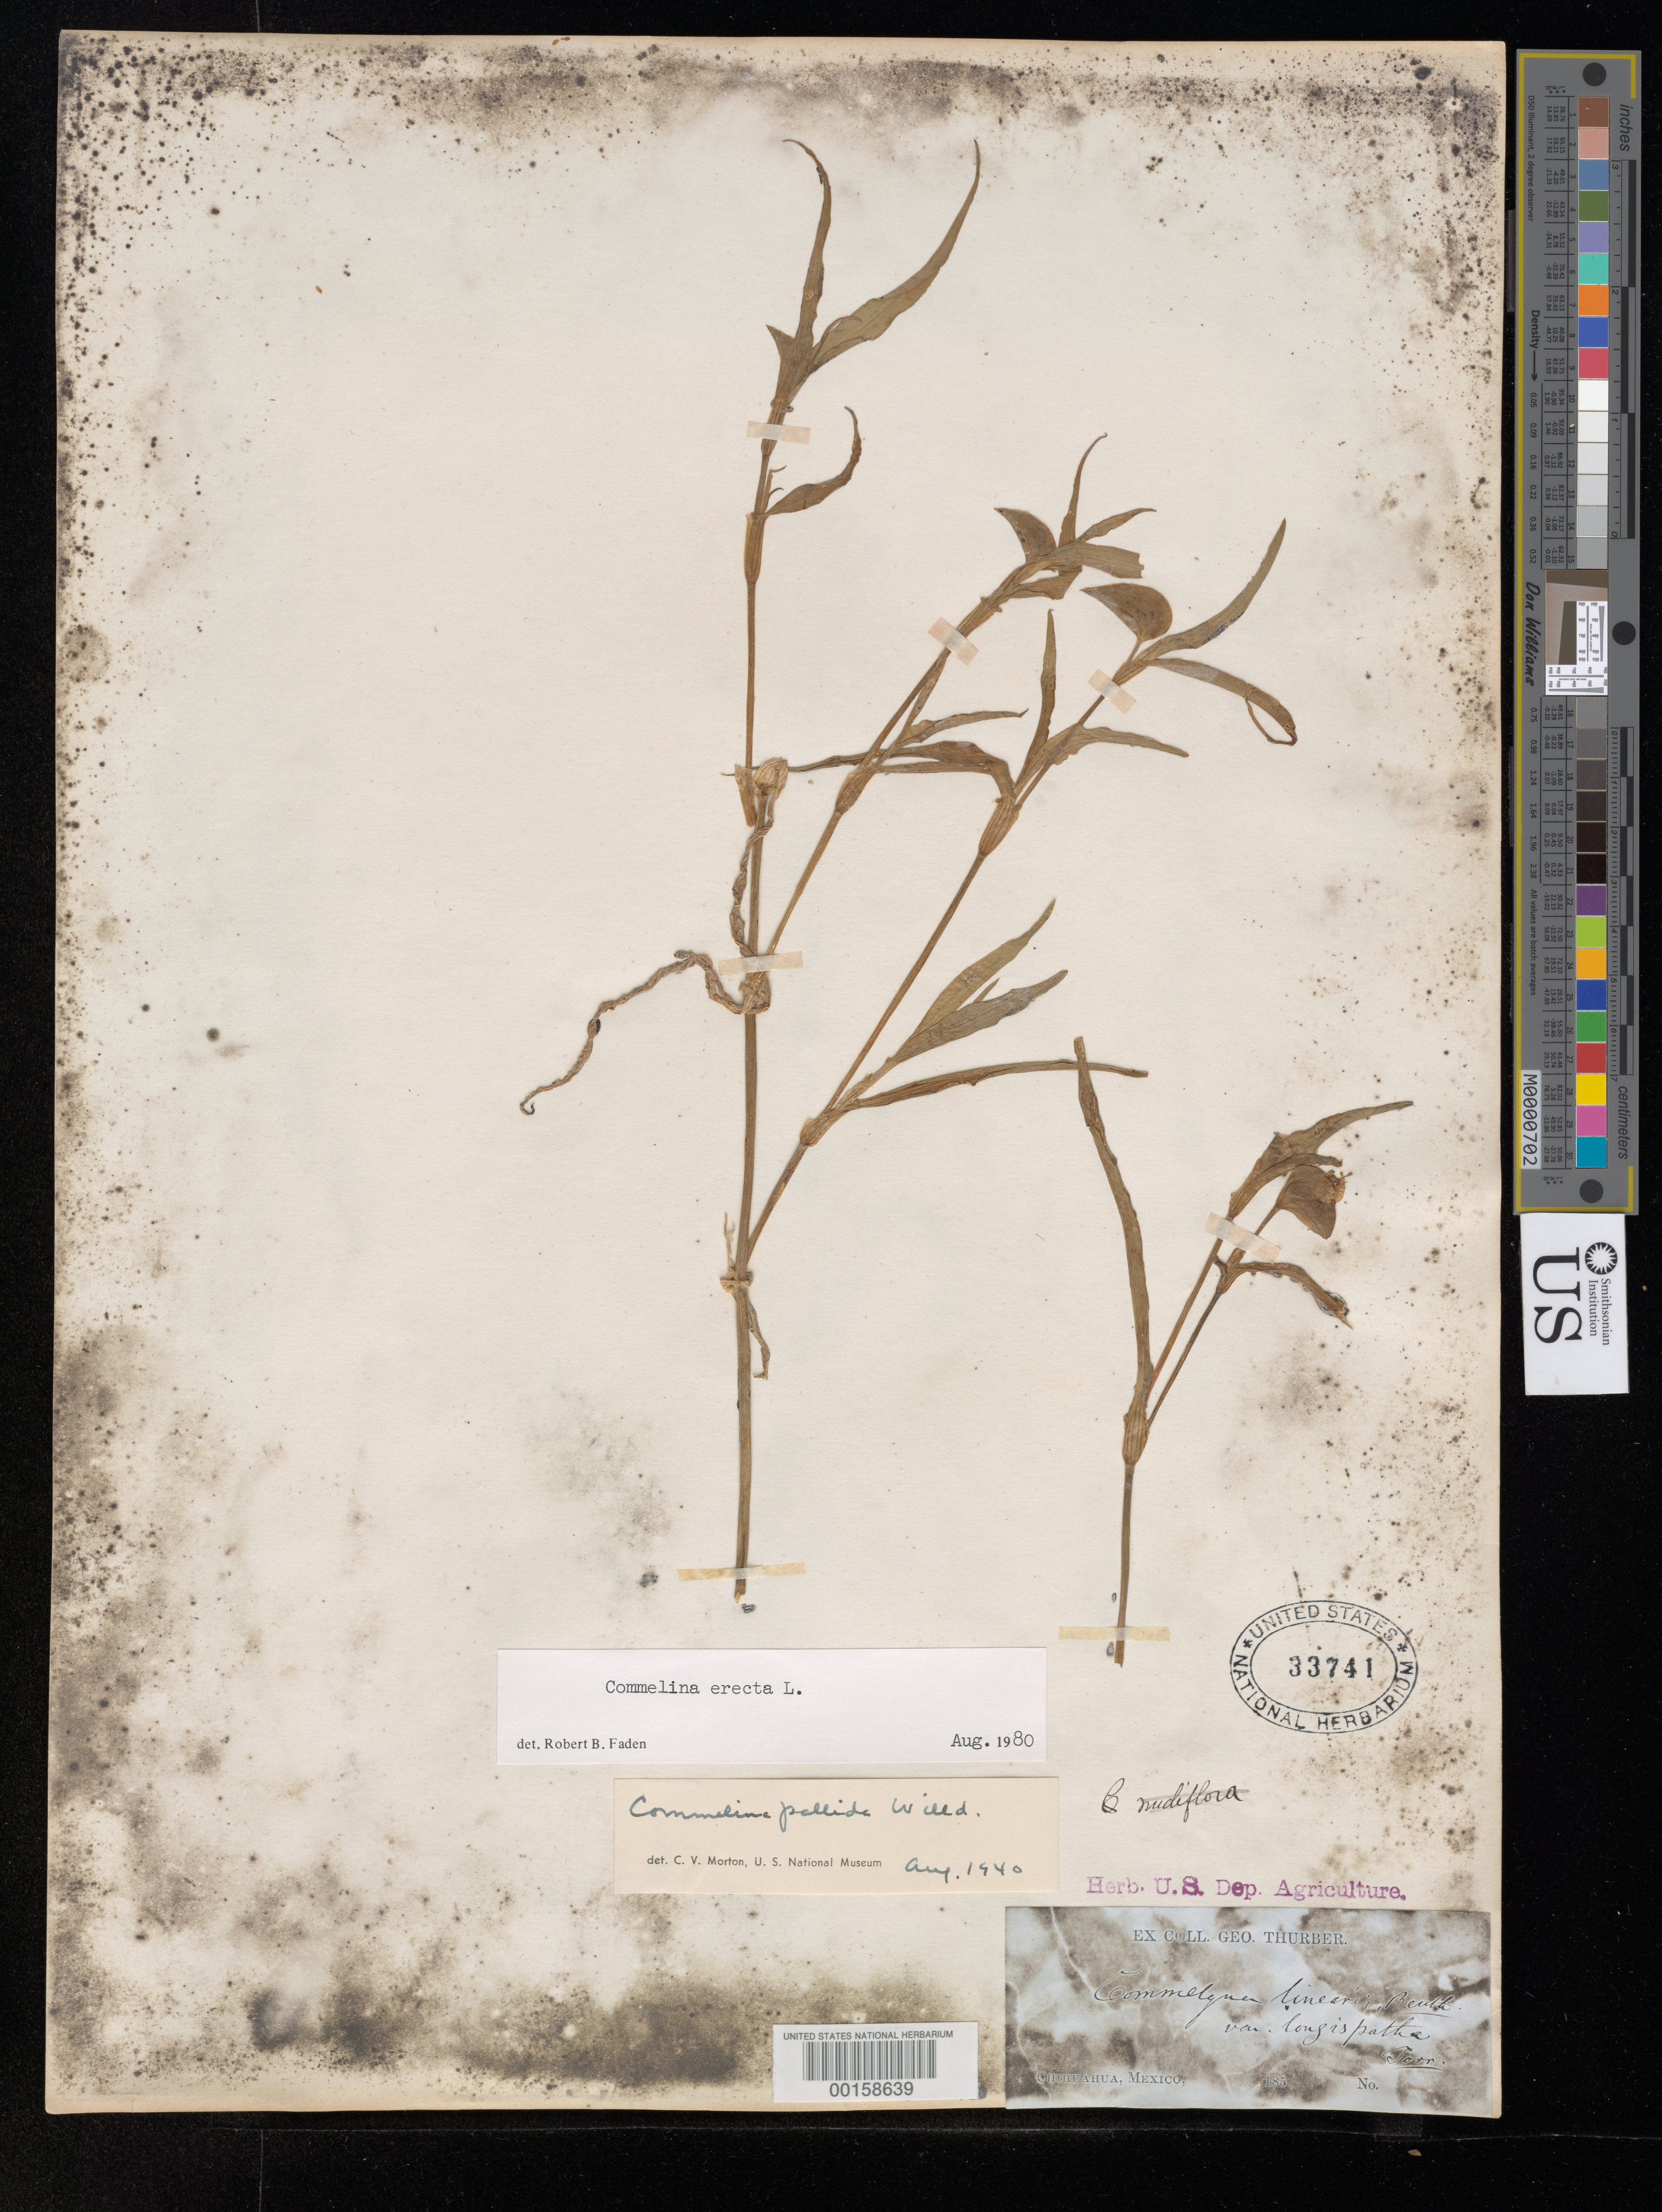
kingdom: Plantae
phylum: Tracheophyta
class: Liliopsida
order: Commelinales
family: Commelinaceae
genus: Commelina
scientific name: Commelina erecta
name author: L.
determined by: Faden, Robert B., (US), Smithsonian Institution - National Museum of Natural History (UNITED STATES)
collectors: G. Thurber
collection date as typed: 1850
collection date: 1850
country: Mexico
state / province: Chihuahua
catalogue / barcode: US 33741